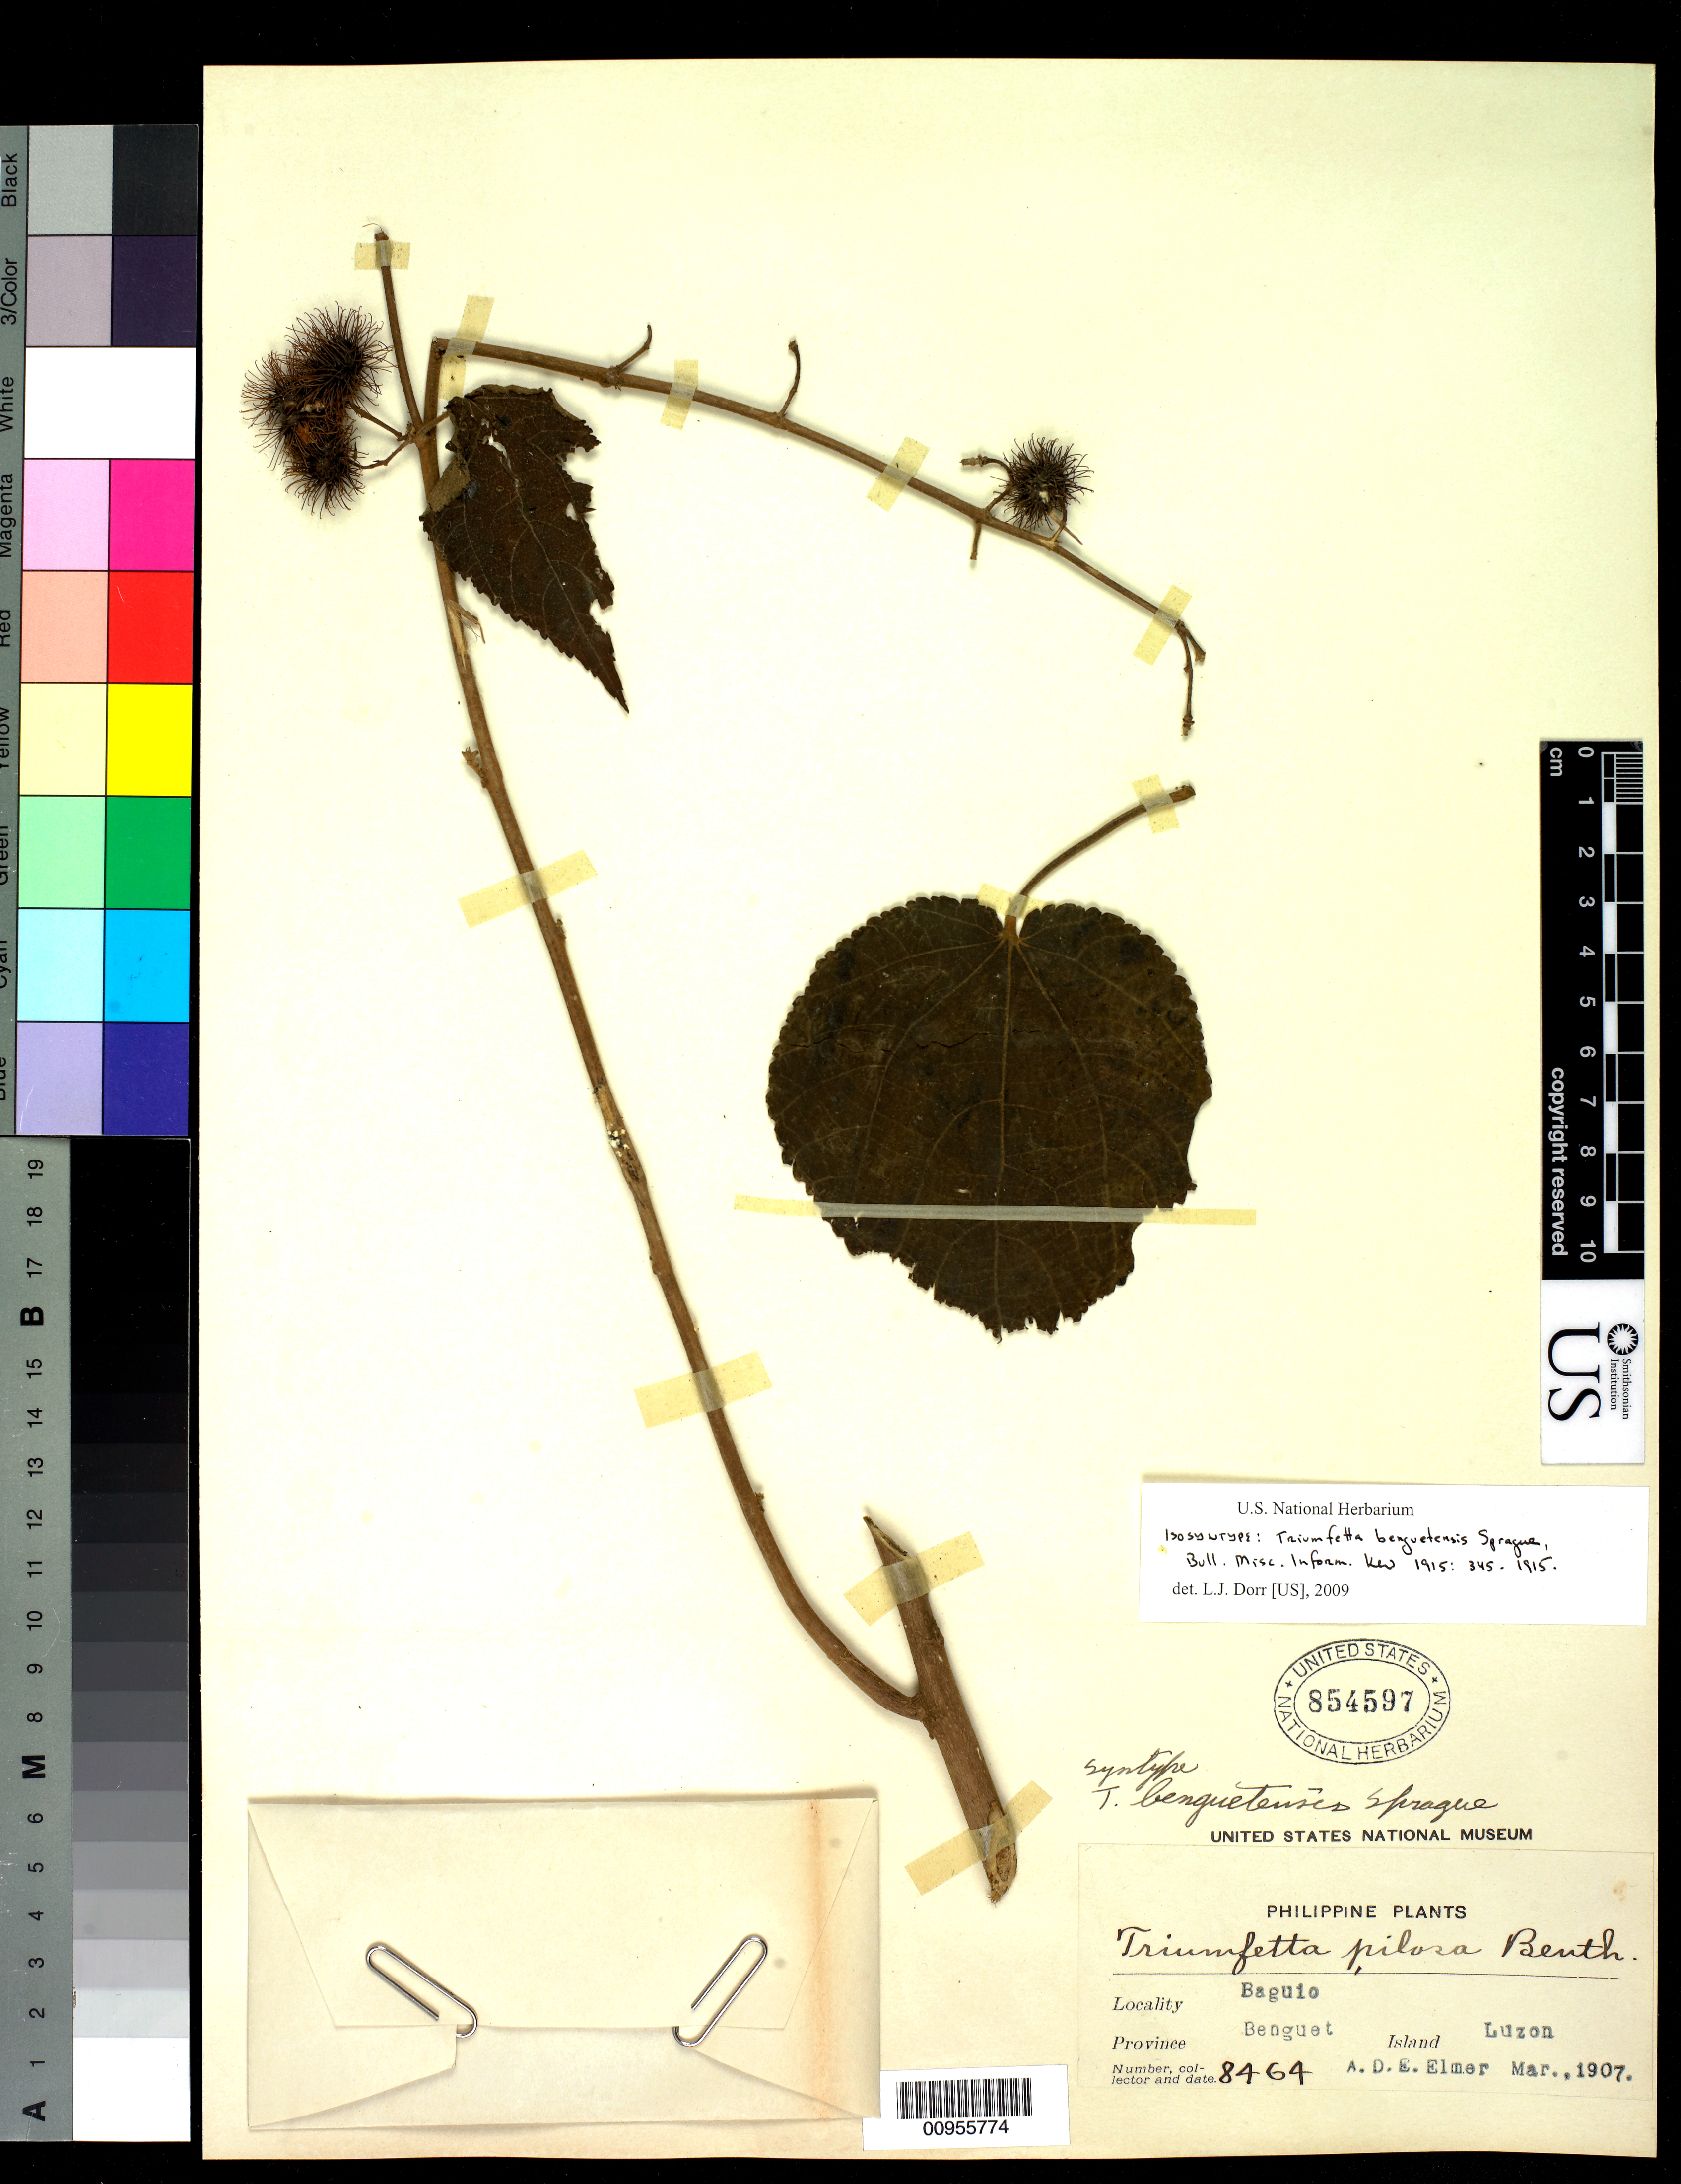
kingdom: Plantae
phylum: Tracheophyta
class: Magnoliopsida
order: Malvales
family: Malvaceae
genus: Triumfetta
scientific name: Triumfetta benguetensis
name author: Sprague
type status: Syntype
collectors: A. D. E. Elmer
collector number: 8464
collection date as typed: Mar 1907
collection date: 1907-03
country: Philippines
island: Luzon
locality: Bauio, Province Benguet.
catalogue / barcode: US 854597